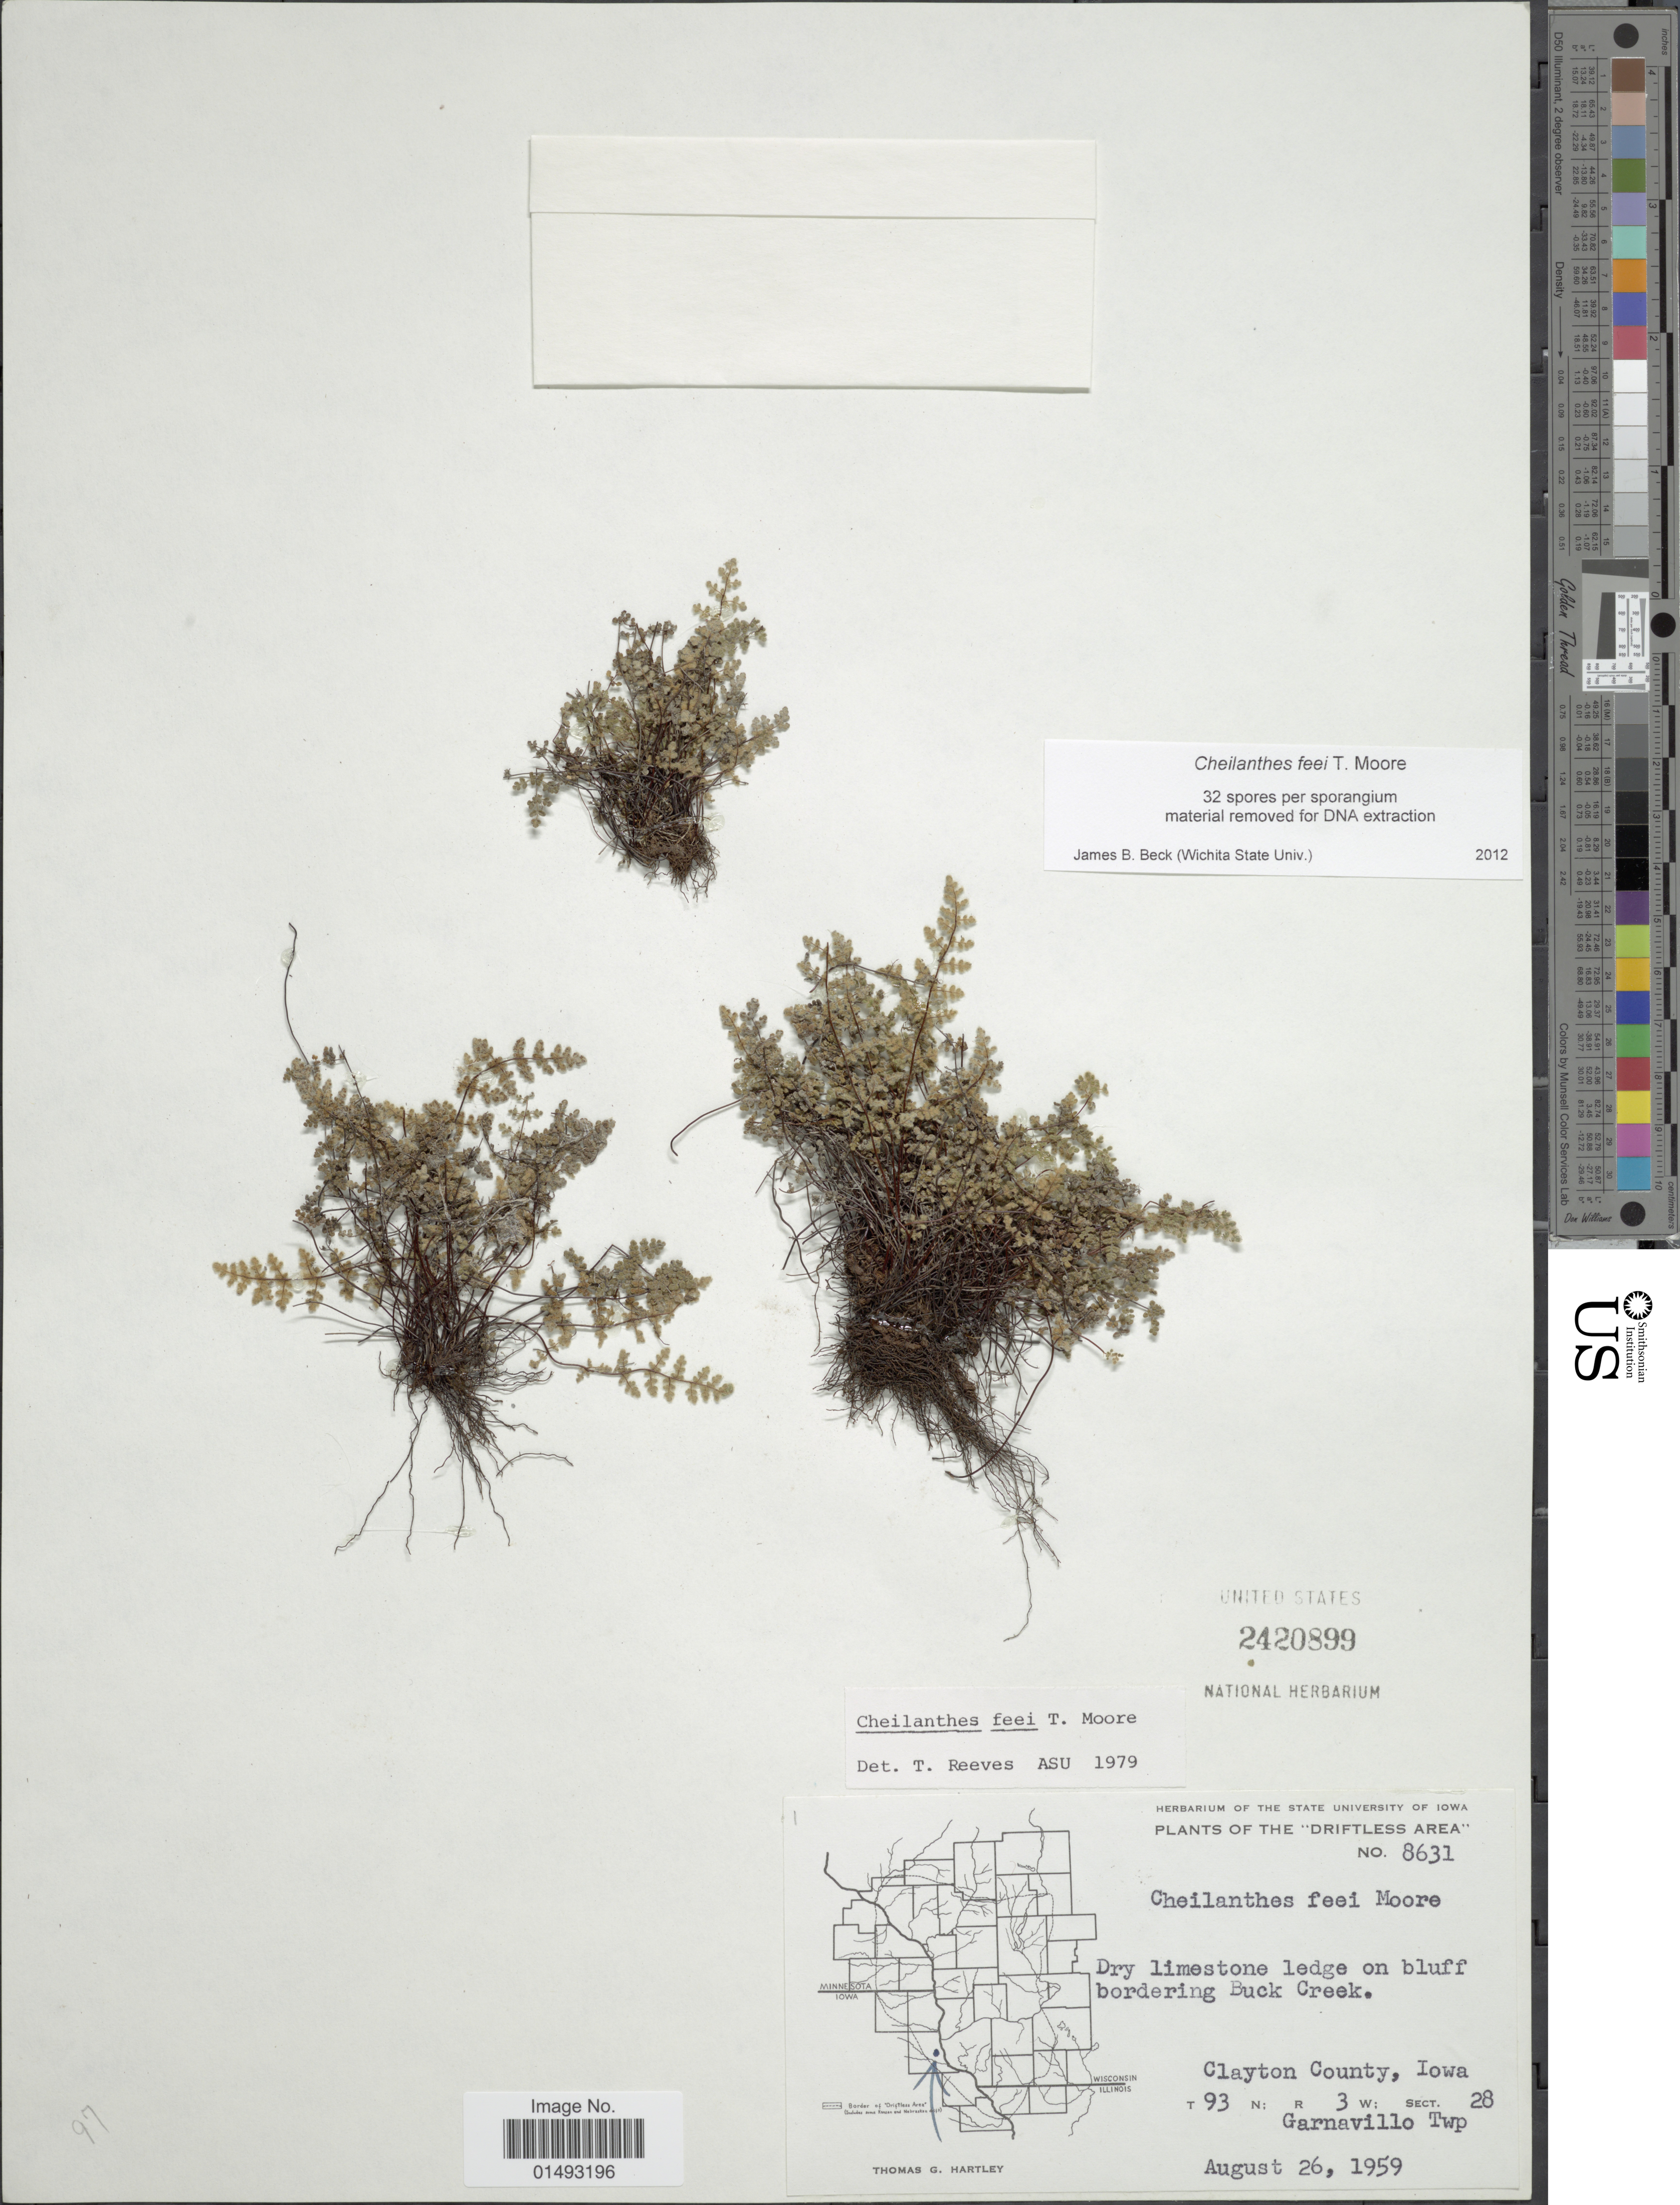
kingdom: Plantae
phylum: Tracheophyta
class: Polypodiopsida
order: Polypodiales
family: Pteridaceae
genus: Myriopteris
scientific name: Myriopteris gracilis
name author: Fée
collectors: T. G. Hartley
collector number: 8631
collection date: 1959-08-26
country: United States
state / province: Iowa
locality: The 'Friftless Area', Dry limestone ledge on bluff bordering Buck Creek. Clayton County, Iowa, T 93 N: R 3 W; Sect. 28 Garnavillo Twp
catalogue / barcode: US 2420899